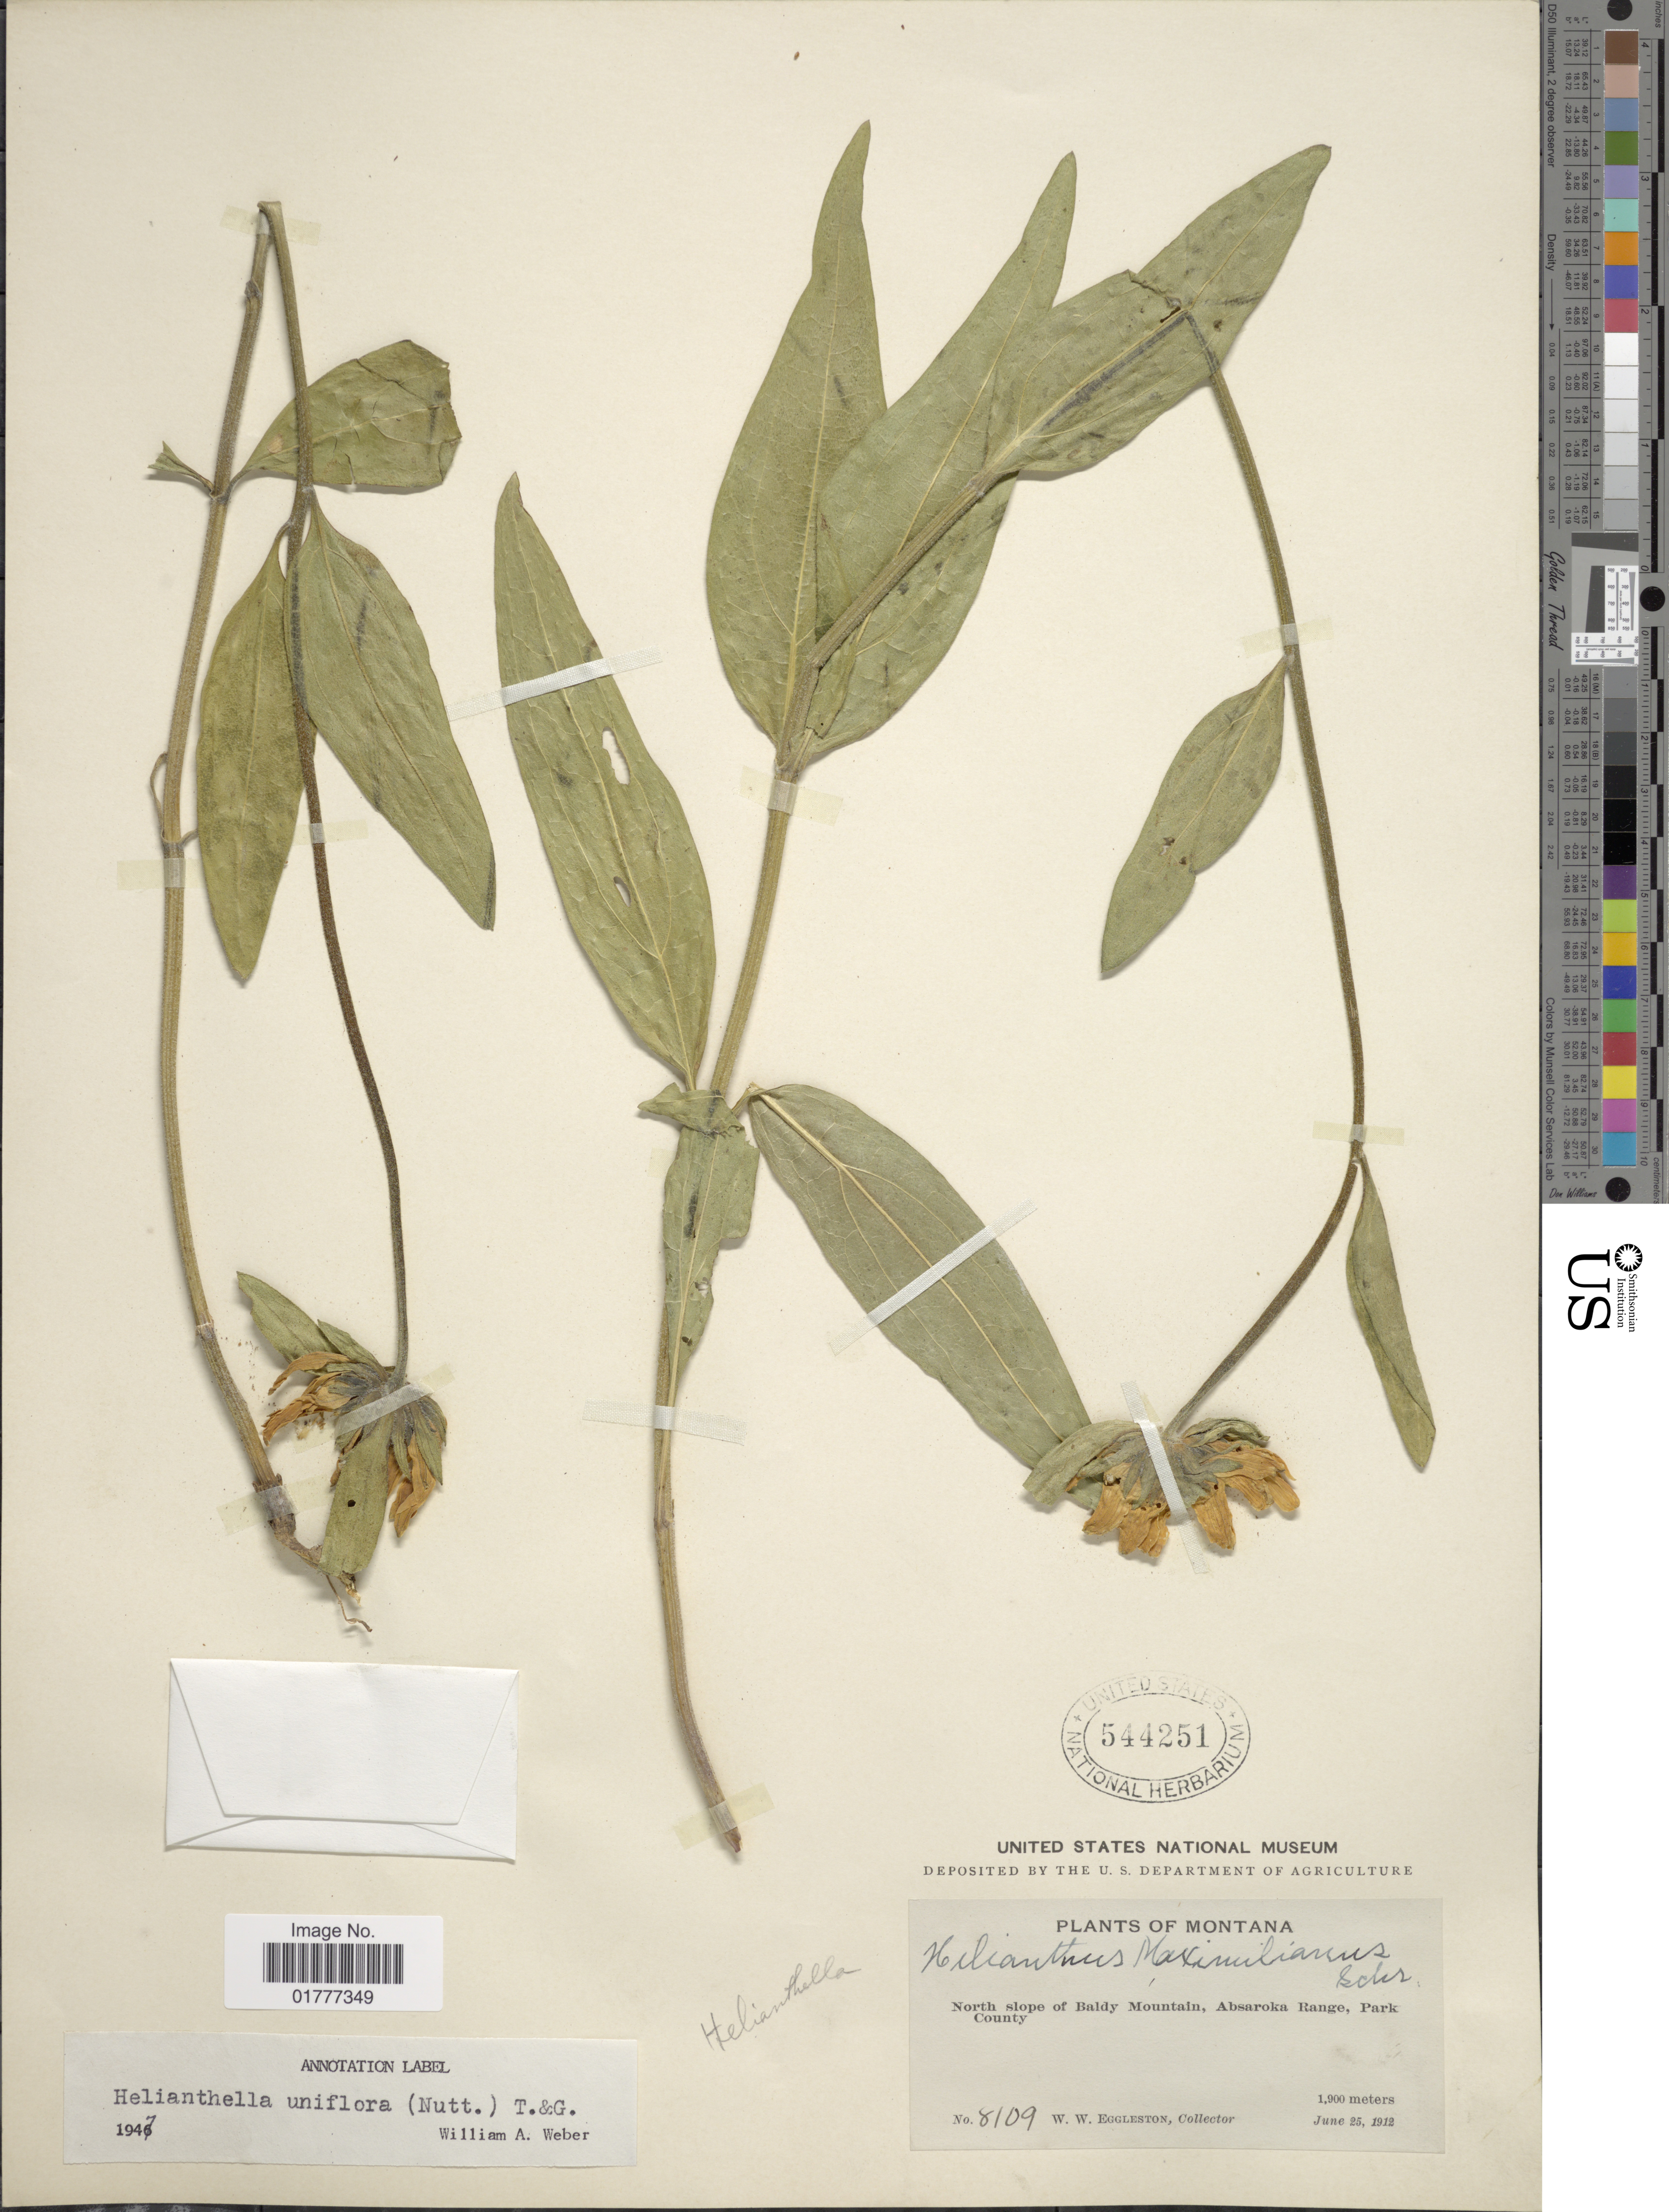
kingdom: Plantae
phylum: Tracheophyta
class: Magnoliopsida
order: Asterales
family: Asteraceae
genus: Helianthella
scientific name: Helianthella uniflora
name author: Torr. & A. Gray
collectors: W. W. Eggleston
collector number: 8109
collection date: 1912-06-25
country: United States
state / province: Montana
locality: North slope of BaldyMountain, Absaroka Range, Park County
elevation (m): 1900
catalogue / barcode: US 544251